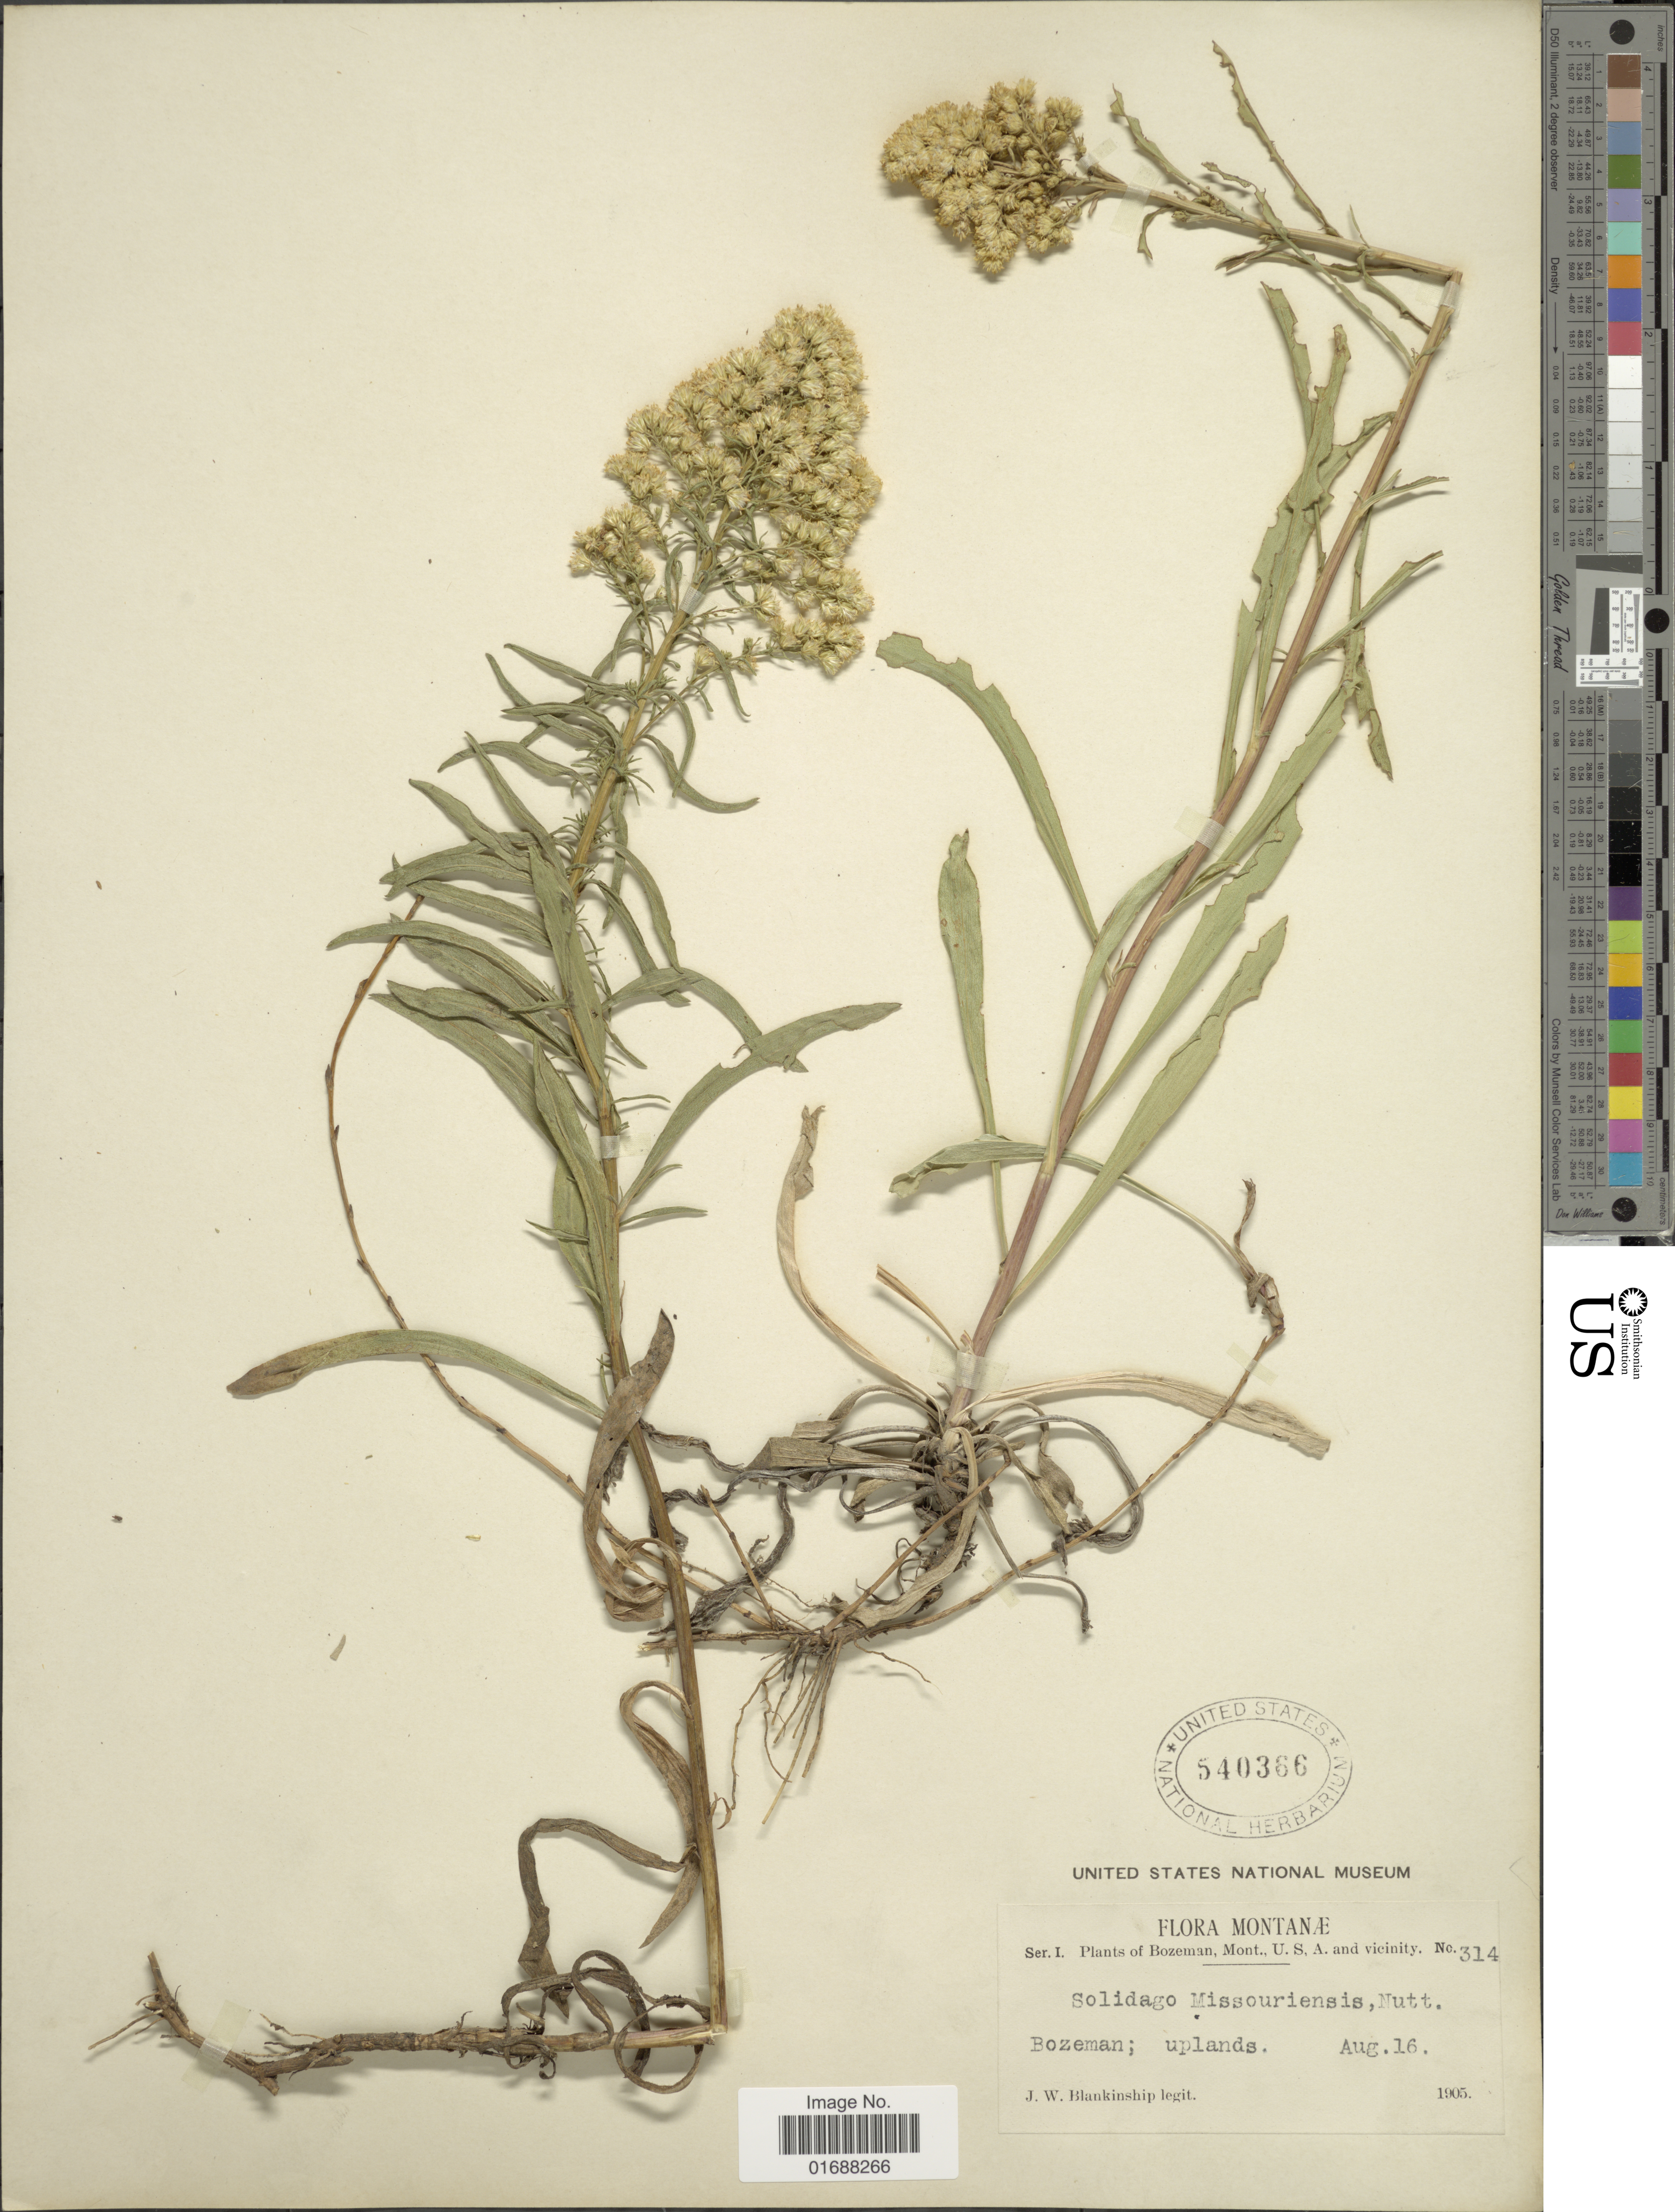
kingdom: Plantae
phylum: Tracheophyta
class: Magnoliopsida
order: Asterales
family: Asteraceae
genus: Solidago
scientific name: Solidago missouriensis var. missouriensis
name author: Nutt.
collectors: J. W. Blankinship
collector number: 314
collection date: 1905-08-16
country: United States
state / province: Montana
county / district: Gallatin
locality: Bozeman; uplands.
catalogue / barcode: US 540366